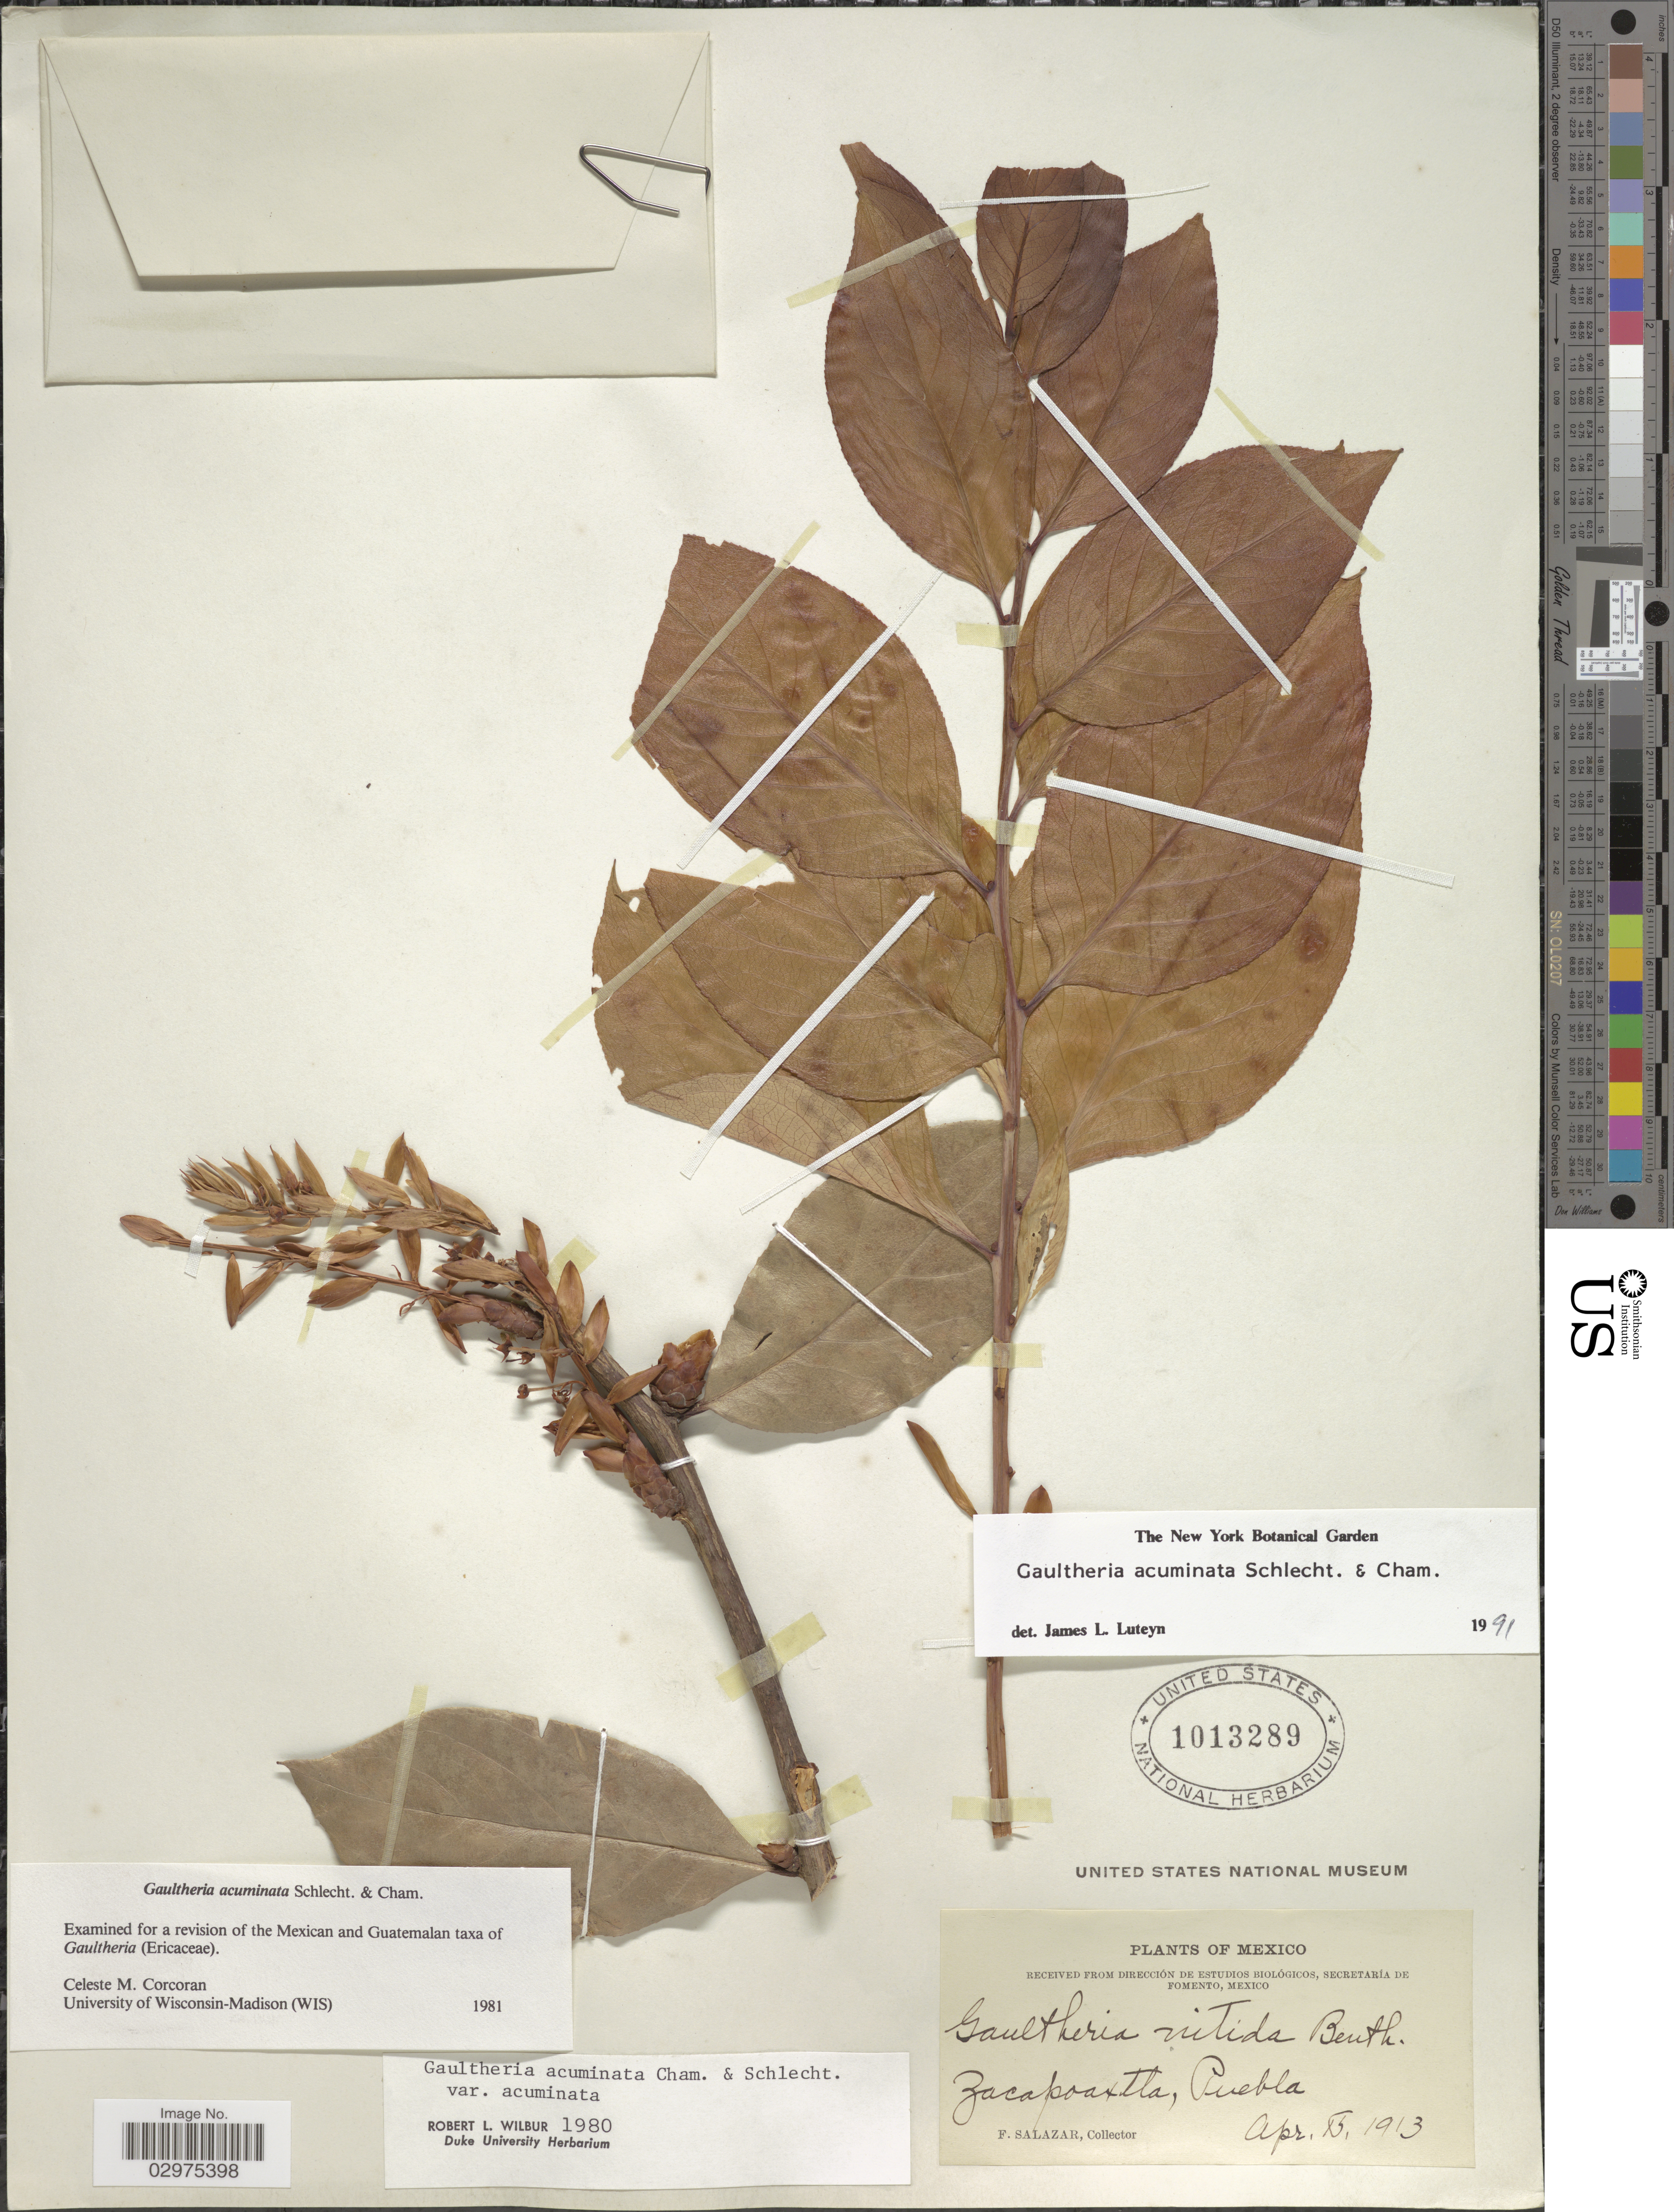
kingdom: Plantae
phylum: Tracheophyta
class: Magnoliopsida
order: Ericales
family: Ericaceae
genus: Gaultheria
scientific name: Gaultheria acuminata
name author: Schltdl. & Cham.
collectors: F. Salazar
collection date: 1913-04-16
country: Mexico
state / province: Puebla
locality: Zacapoaxtla.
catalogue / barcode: US 1013289